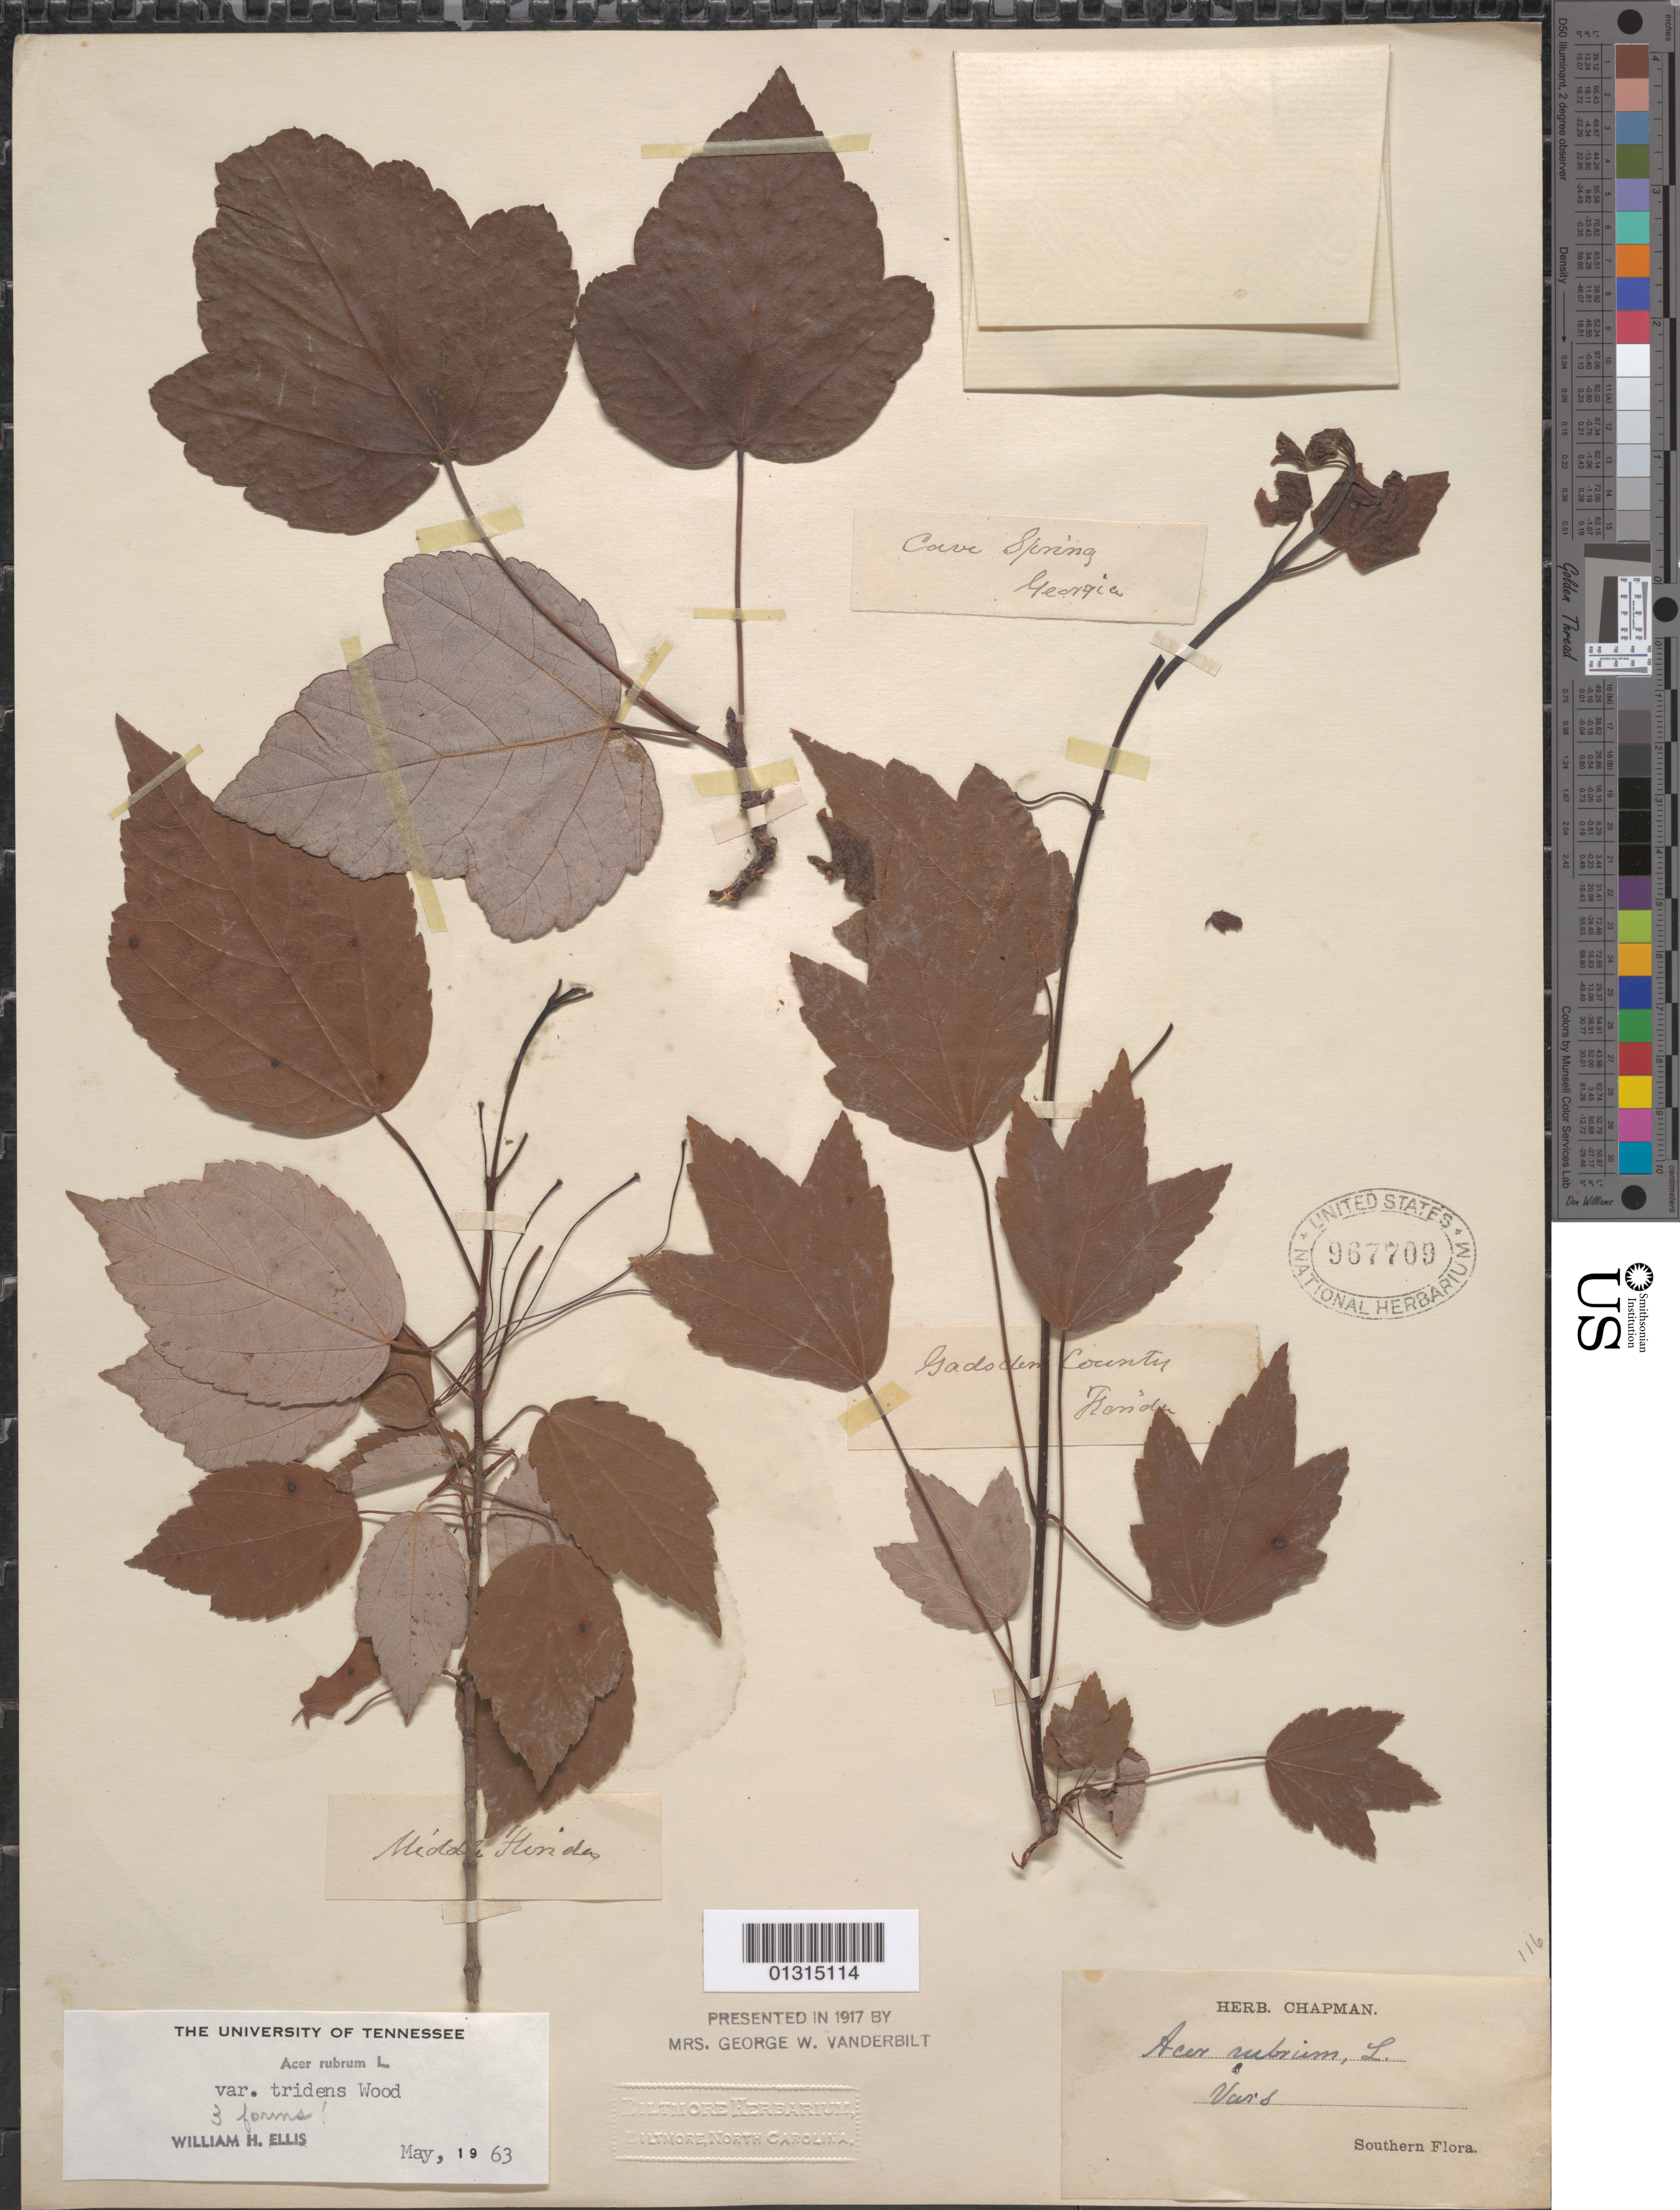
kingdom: Plantae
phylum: Tracheophyta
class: Magnoliopsida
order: Sapindales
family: Sapindaceae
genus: Acer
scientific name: Acer rubrum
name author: L.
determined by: Ellis, W. H.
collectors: ex herb. Chapman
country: United States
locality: Middle Florida; Gadsden County, Florida; Cave Spring, Georgia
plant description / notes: Multiple sterile specimens on same US sheet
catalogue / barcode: US 967709